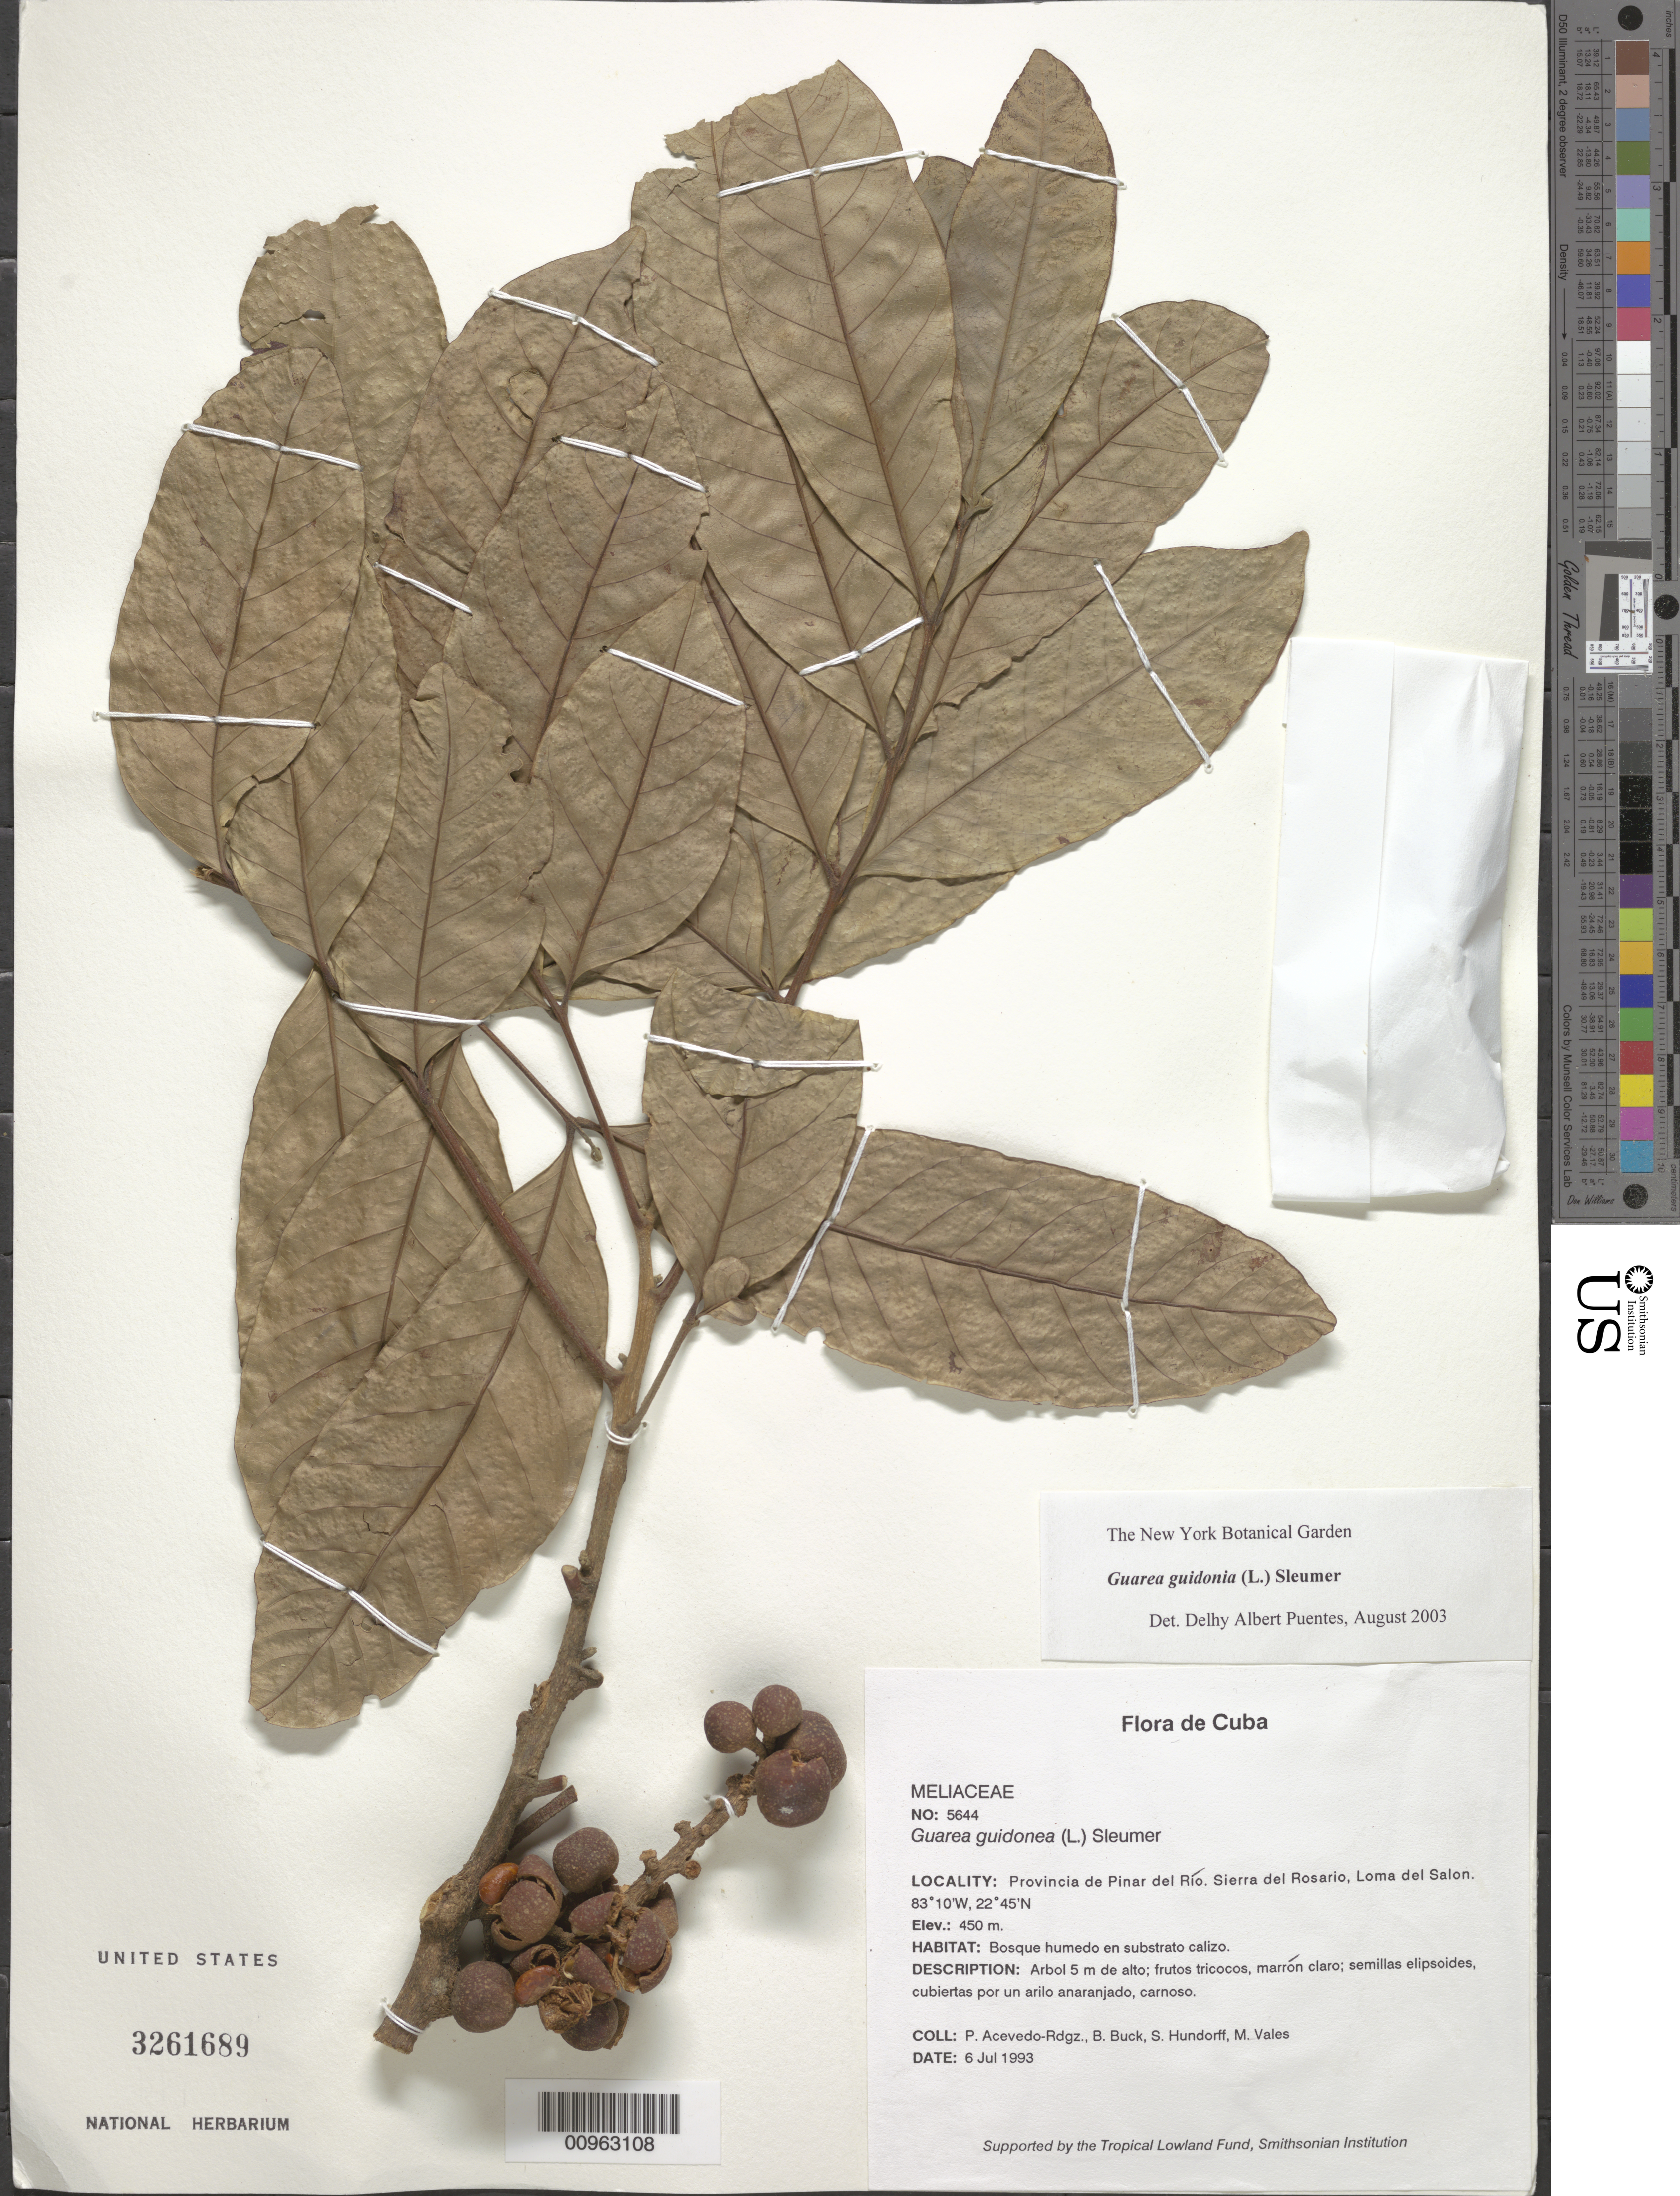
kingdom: Plantae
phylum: Tracheophyta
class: Magnoliopsida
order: Sapindales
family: Meliaceae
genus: Guarea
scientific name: Guarea guidonia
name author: (L.) Sleumer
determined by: Puentes, D. A.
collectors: P. Acevedo-Rodr., B. Buck, S. Hundorf & M. Vales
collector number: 5644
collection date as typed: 06 Jul 1993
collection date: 1993-07-06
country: Cuba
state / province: Pinar del Rio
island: Cuba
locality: Sierra del Rosario, Loma del Salon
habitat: Bosque humedo en substrato calizo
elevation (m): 450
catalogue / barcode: US 3261689